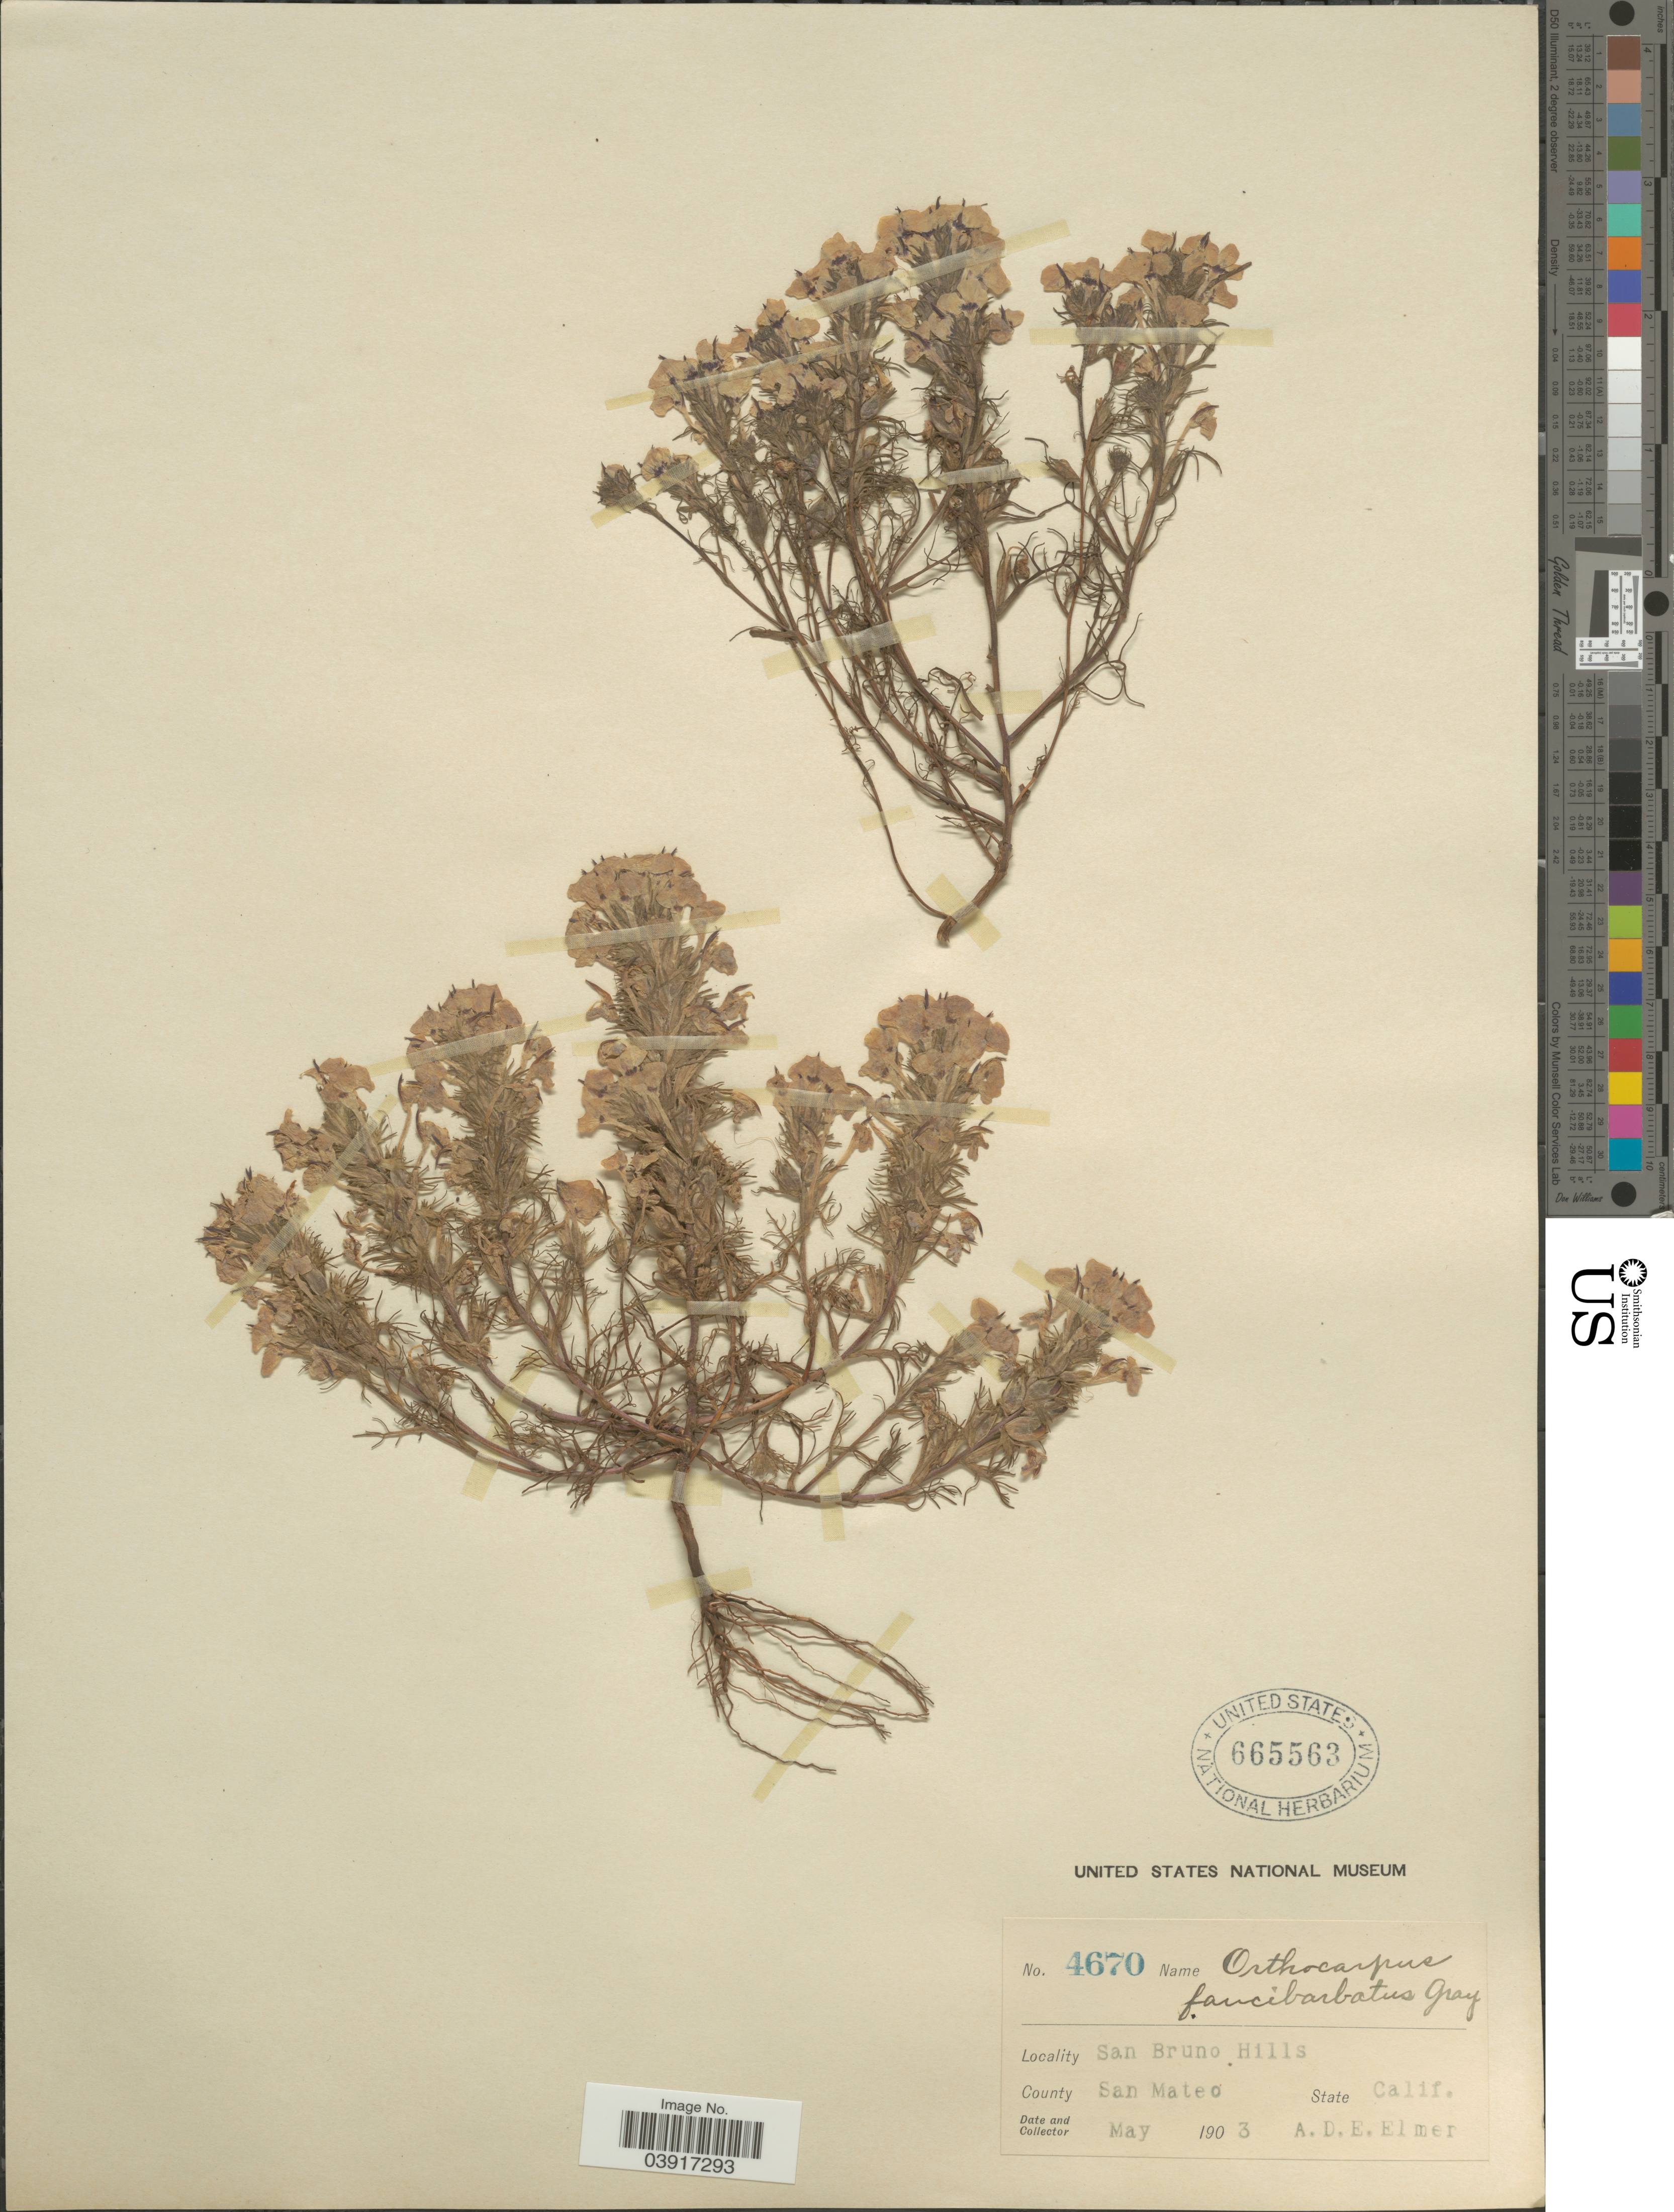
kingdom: Plantae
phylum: Tracheophyta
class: Magnoliopsida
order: Lamiales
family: Orobanchaceae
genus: Orthocarpus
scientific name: Orthocarpus erianthus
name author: Benth.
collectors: A. D. E. Elmer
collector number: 4670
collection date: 1903-05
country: United States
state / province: California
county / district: San Mateo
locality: San Bruno Hills. County San Mateo.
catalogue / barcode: US 665563